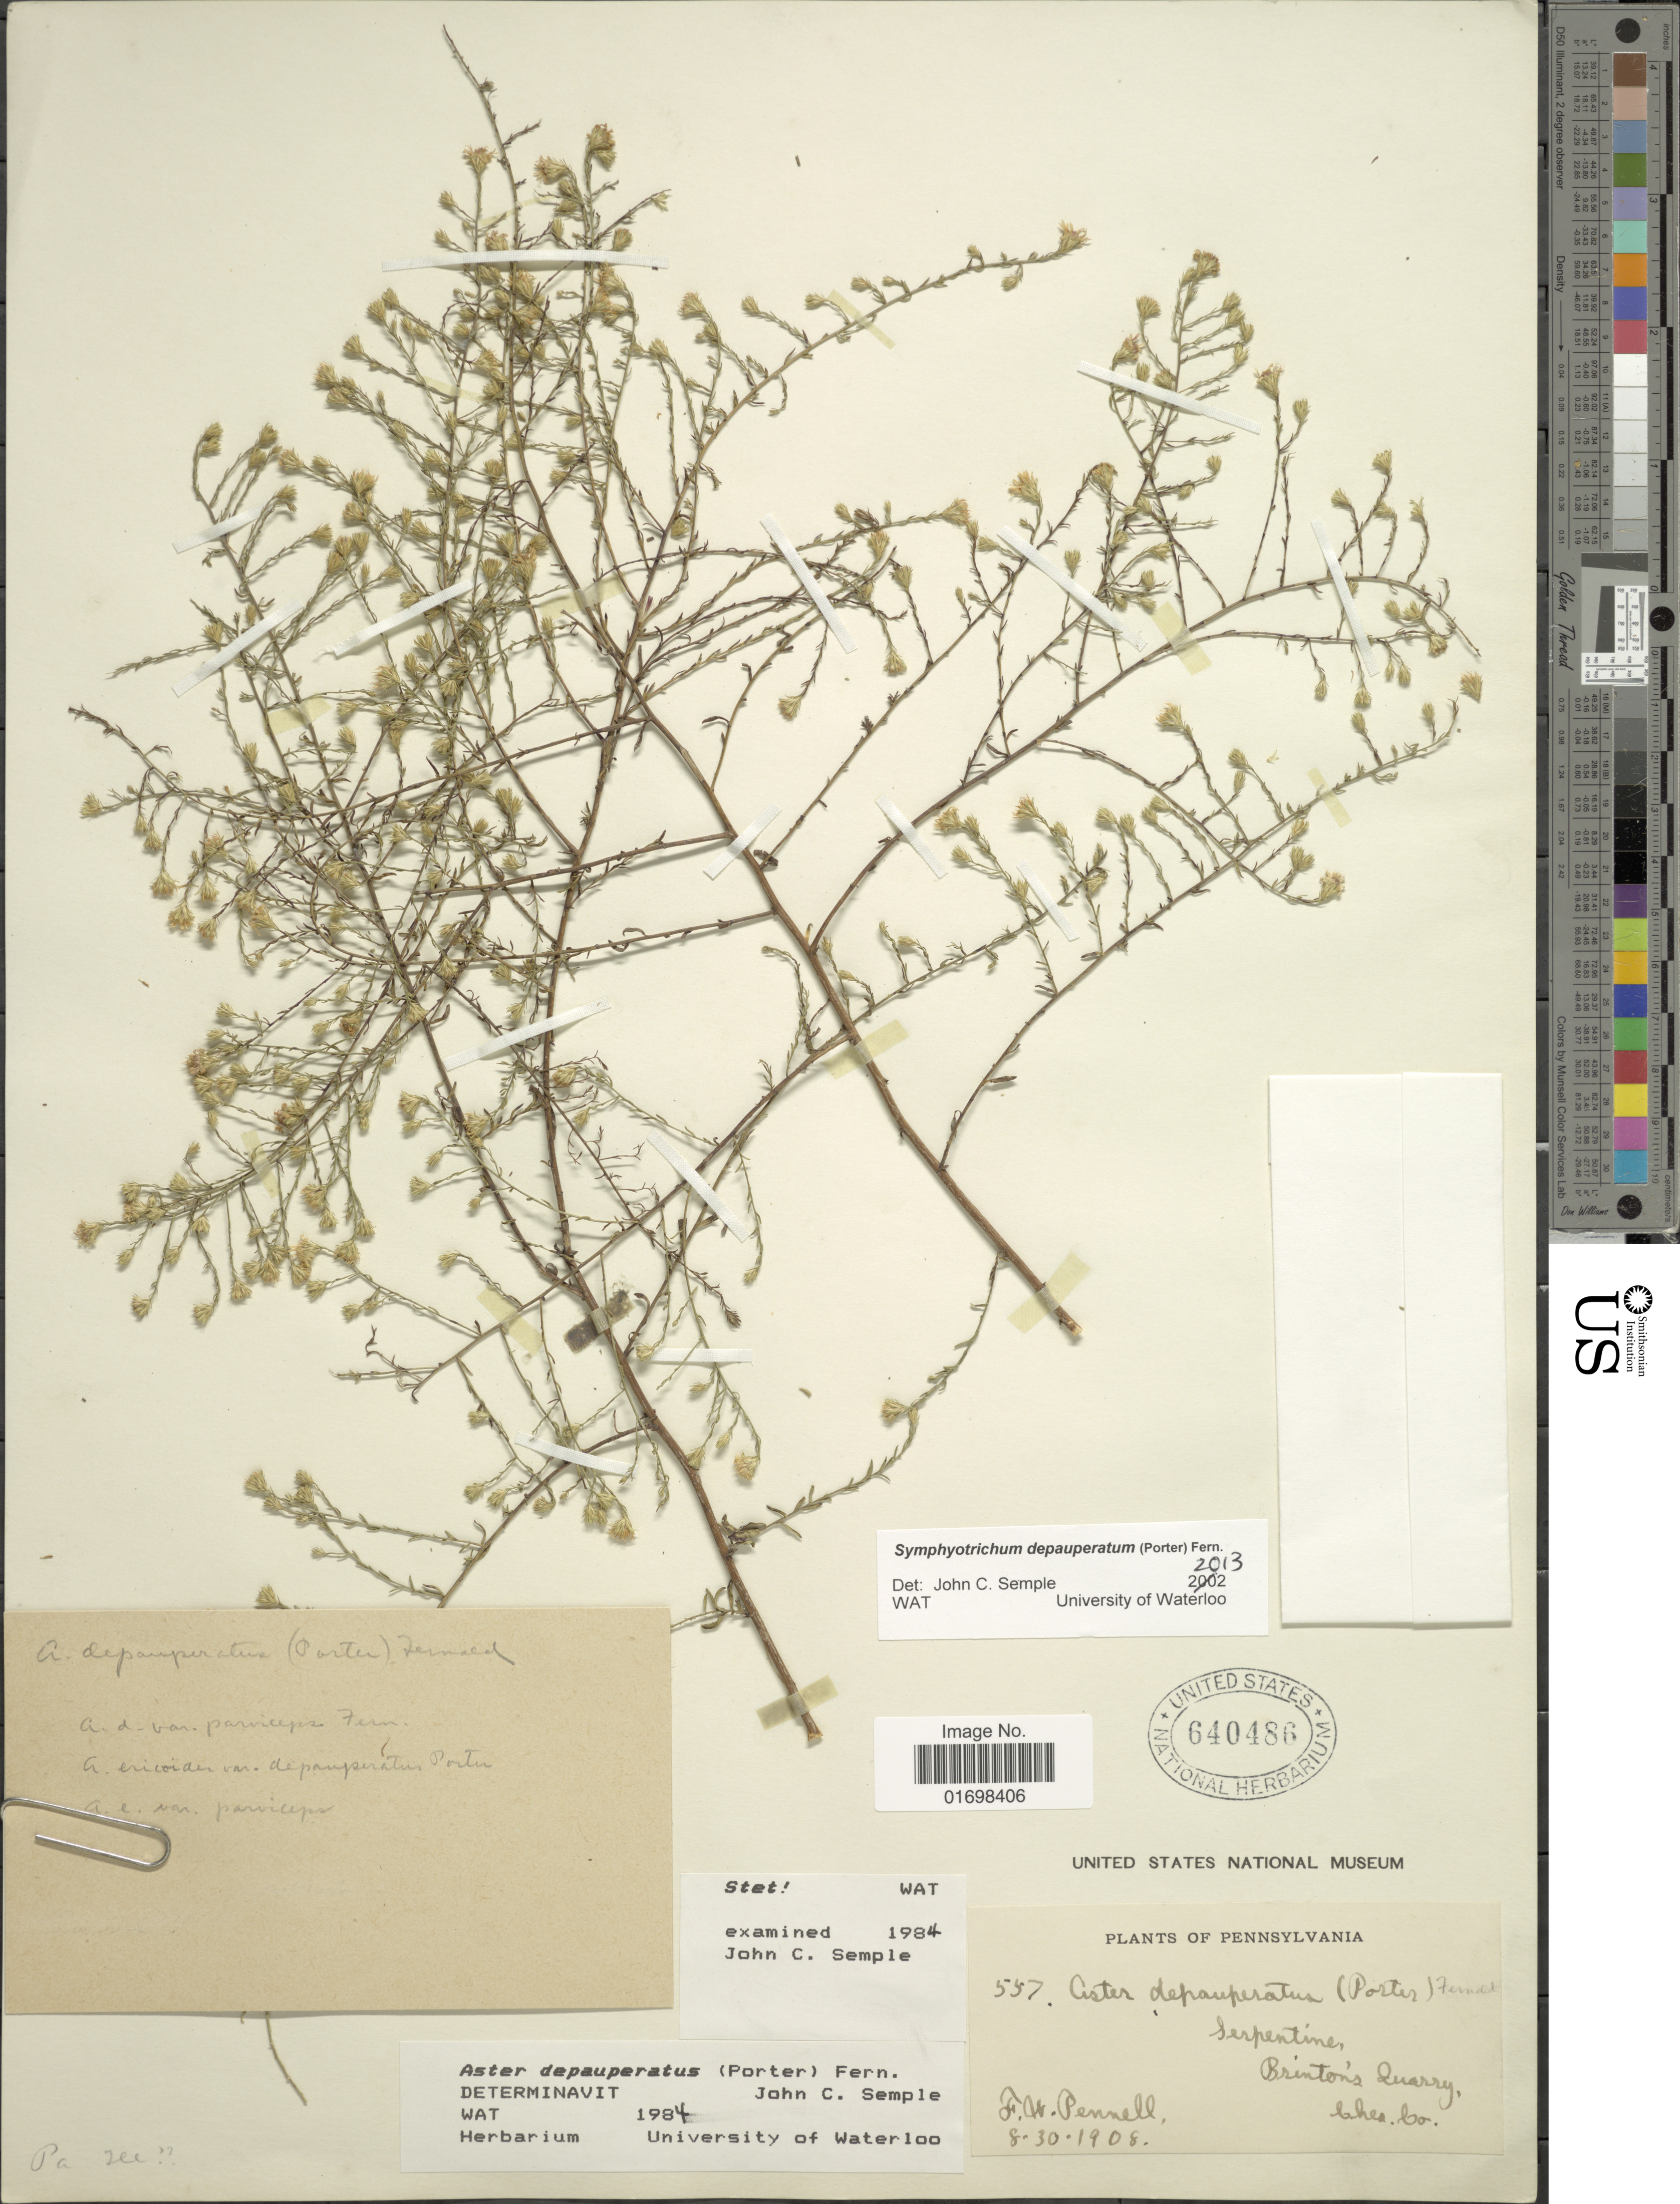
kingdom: Plantae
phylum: Tracheophyta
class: Magnoliopsida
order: Asterales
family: Asteraceae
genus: Symphyotrichum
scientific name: Symphyotrichum depauperatum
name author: (Fernald) G.L. Nesom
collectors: F. W. Pennell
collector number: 557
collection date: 1908-08-30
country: United States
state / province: Pennsylvania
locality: Serpentine, Brinton's Quarry Ches. Co.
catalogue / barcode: US 640486